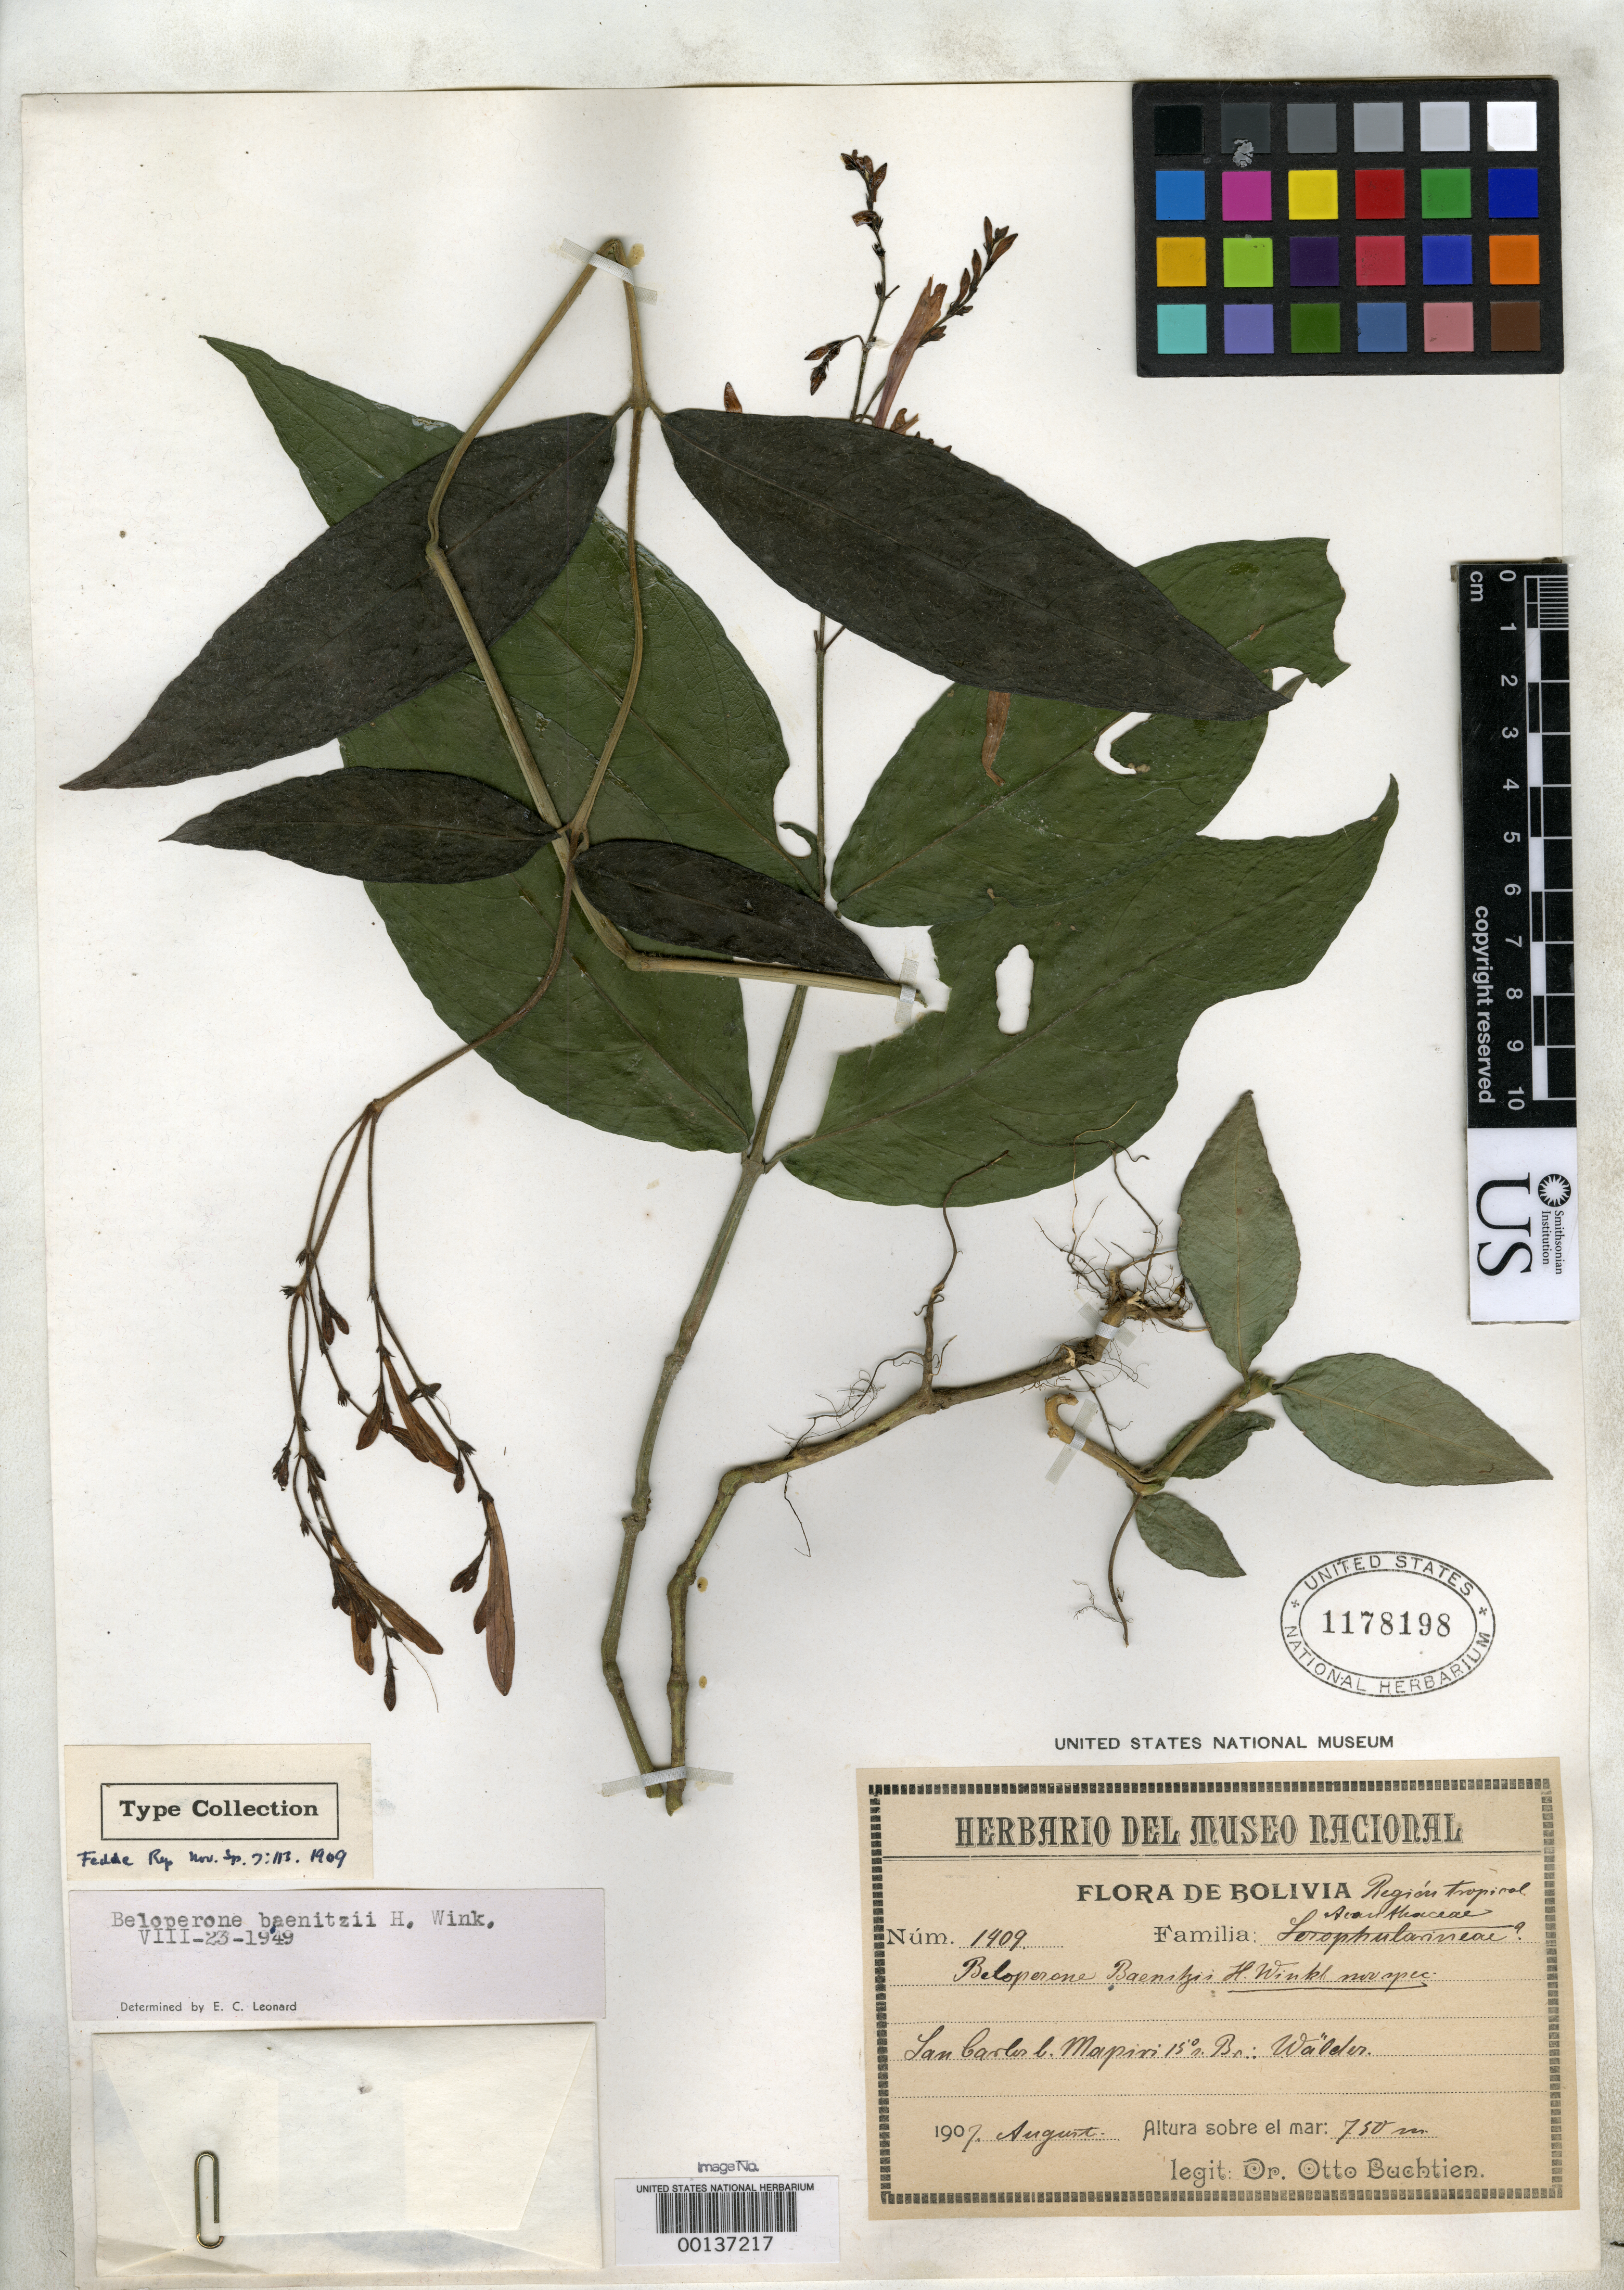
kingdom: Plantae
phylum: Tracheophyta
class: Magnoliopsida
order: Lamiales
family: Acanthaceae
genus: Beloperone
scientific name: Beloperone baenitzii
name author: H.J.P. Winkl.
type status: Isotype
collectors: O. Buchtien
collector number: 1409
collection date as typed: Aug 1907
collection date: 1907-08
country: Bolivia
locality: San Carlos bei Mapiri.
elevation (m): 750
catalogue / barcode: US 1178198